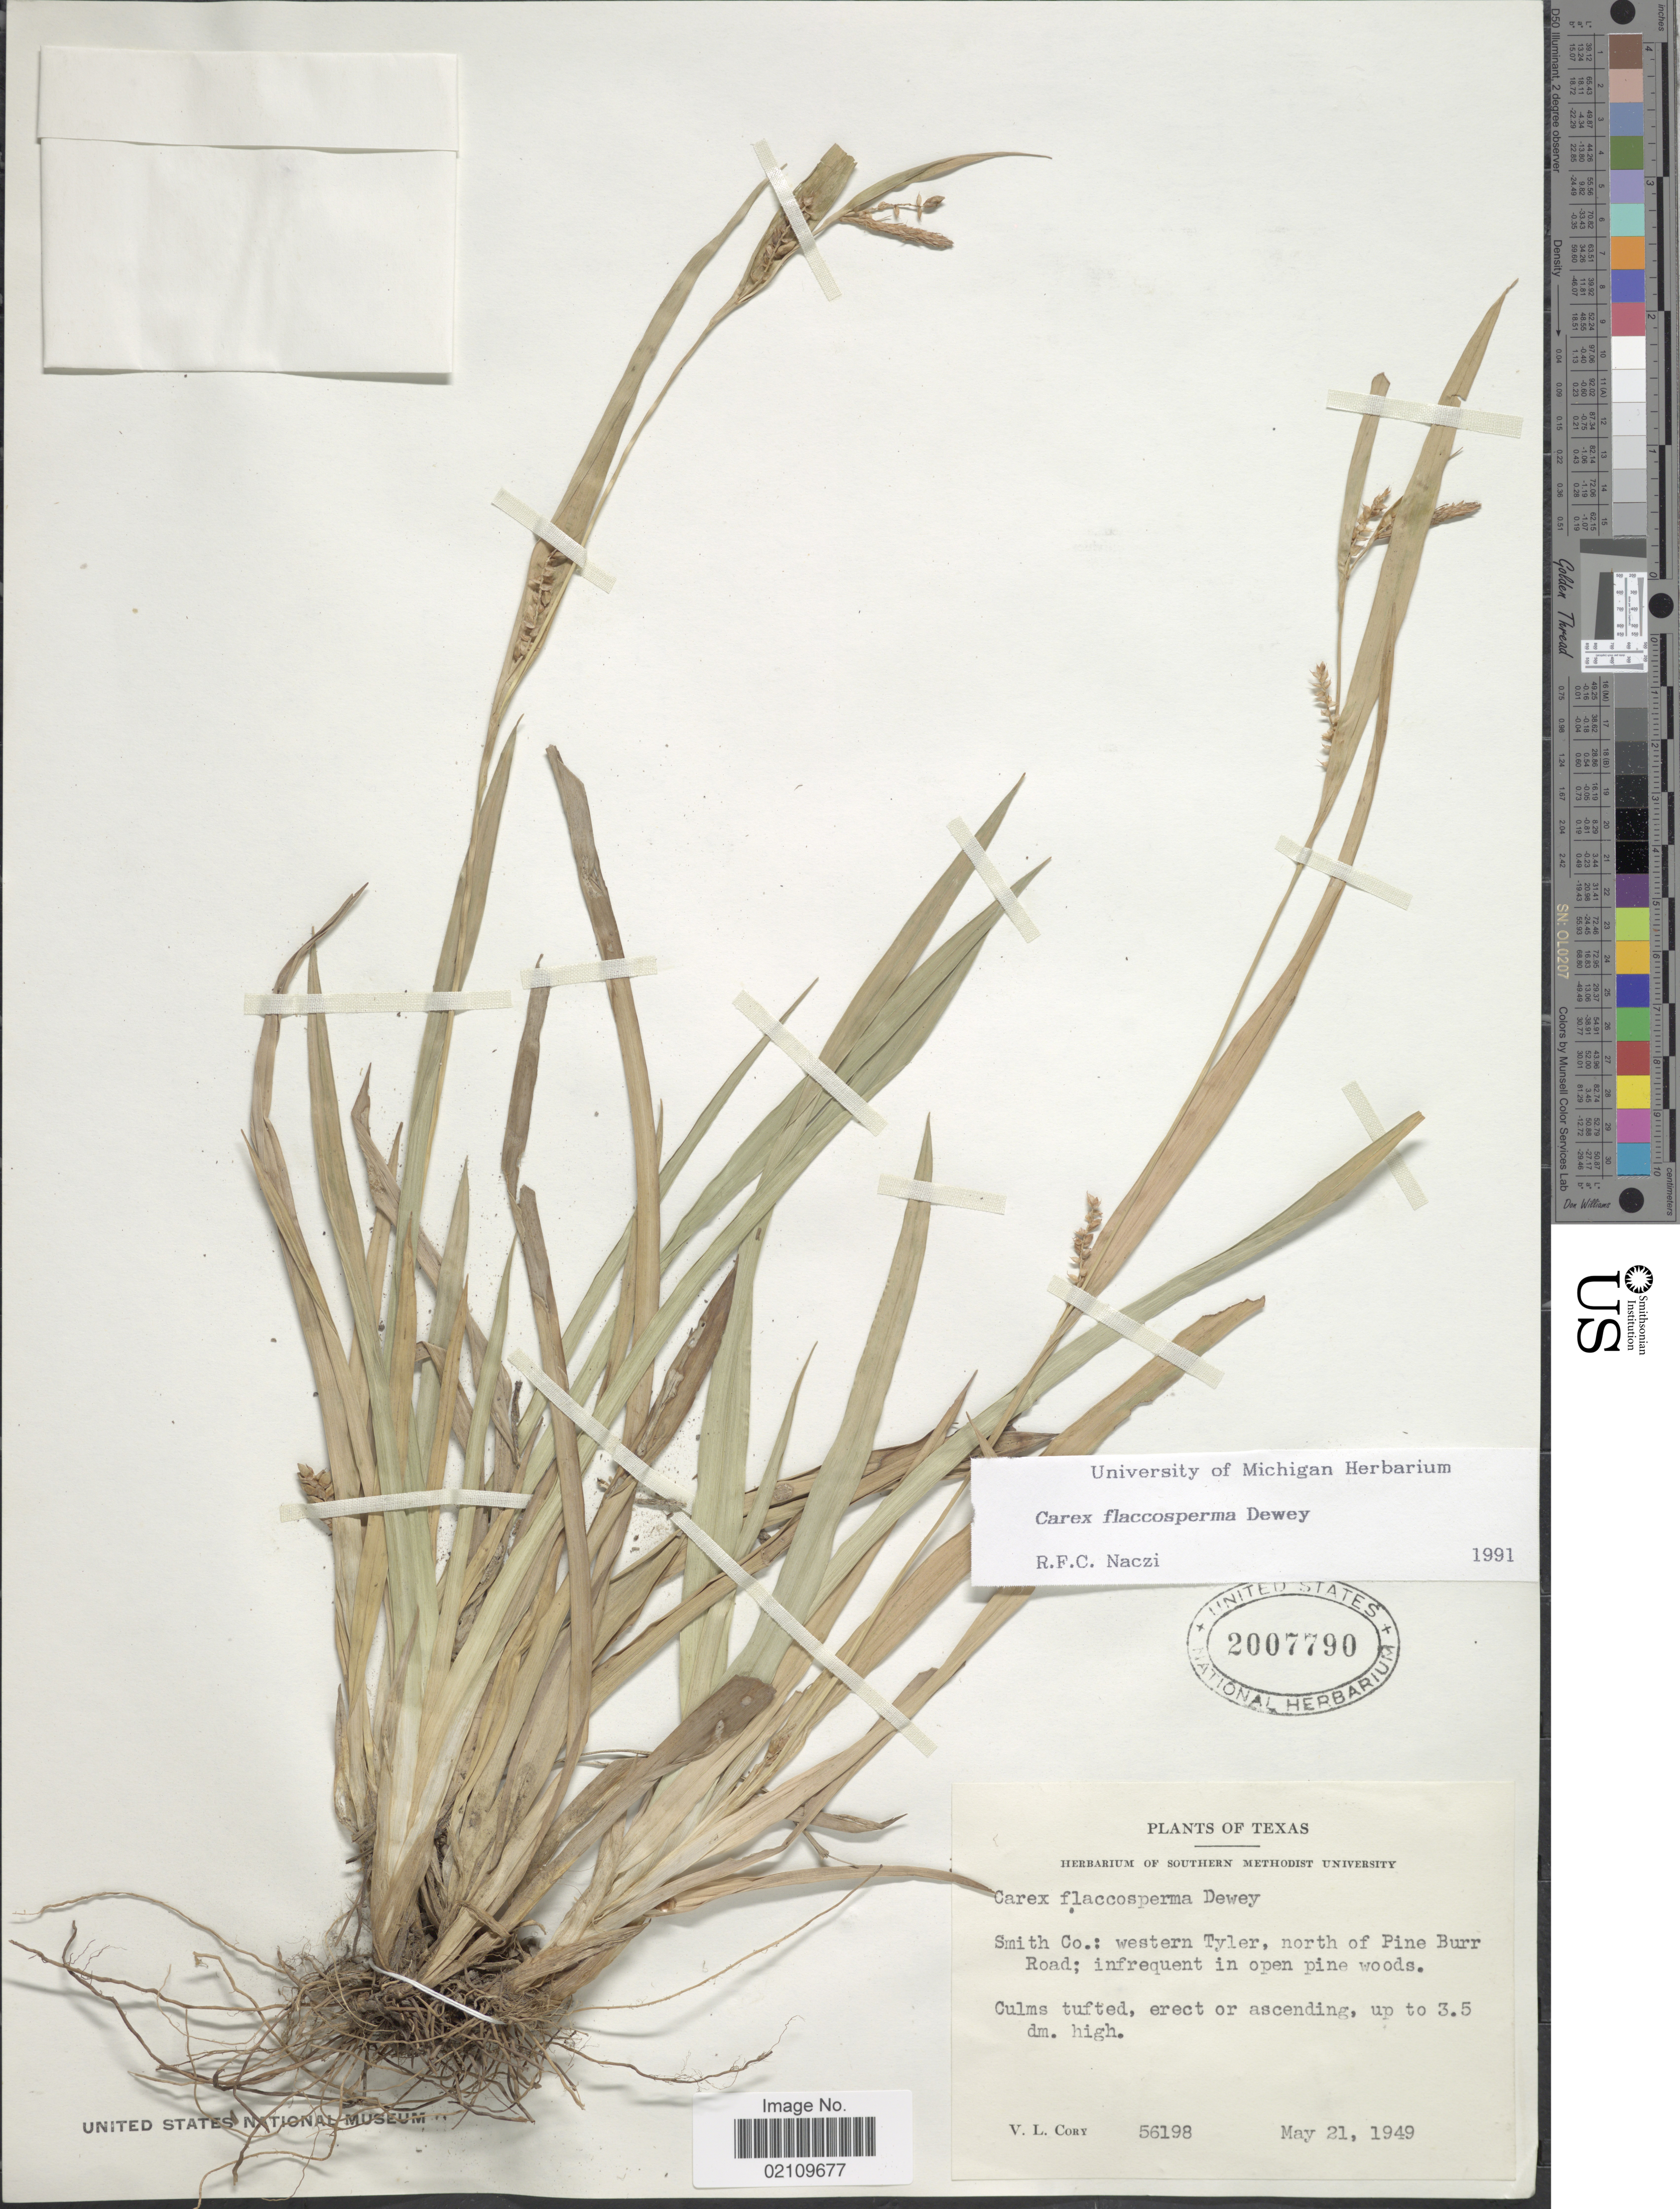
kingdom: Plantae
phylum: Tracheophyta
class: Liliopsida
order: Poales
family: Cyperaceae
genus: Carex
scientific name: Carex flaccosperma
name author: Dewey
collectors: V. Cory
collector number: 56198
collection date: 1949-05-21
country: United States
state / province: Texas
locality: Smith Co.: western Tyler, north of Pine Burr Road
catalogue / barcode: US 2007790